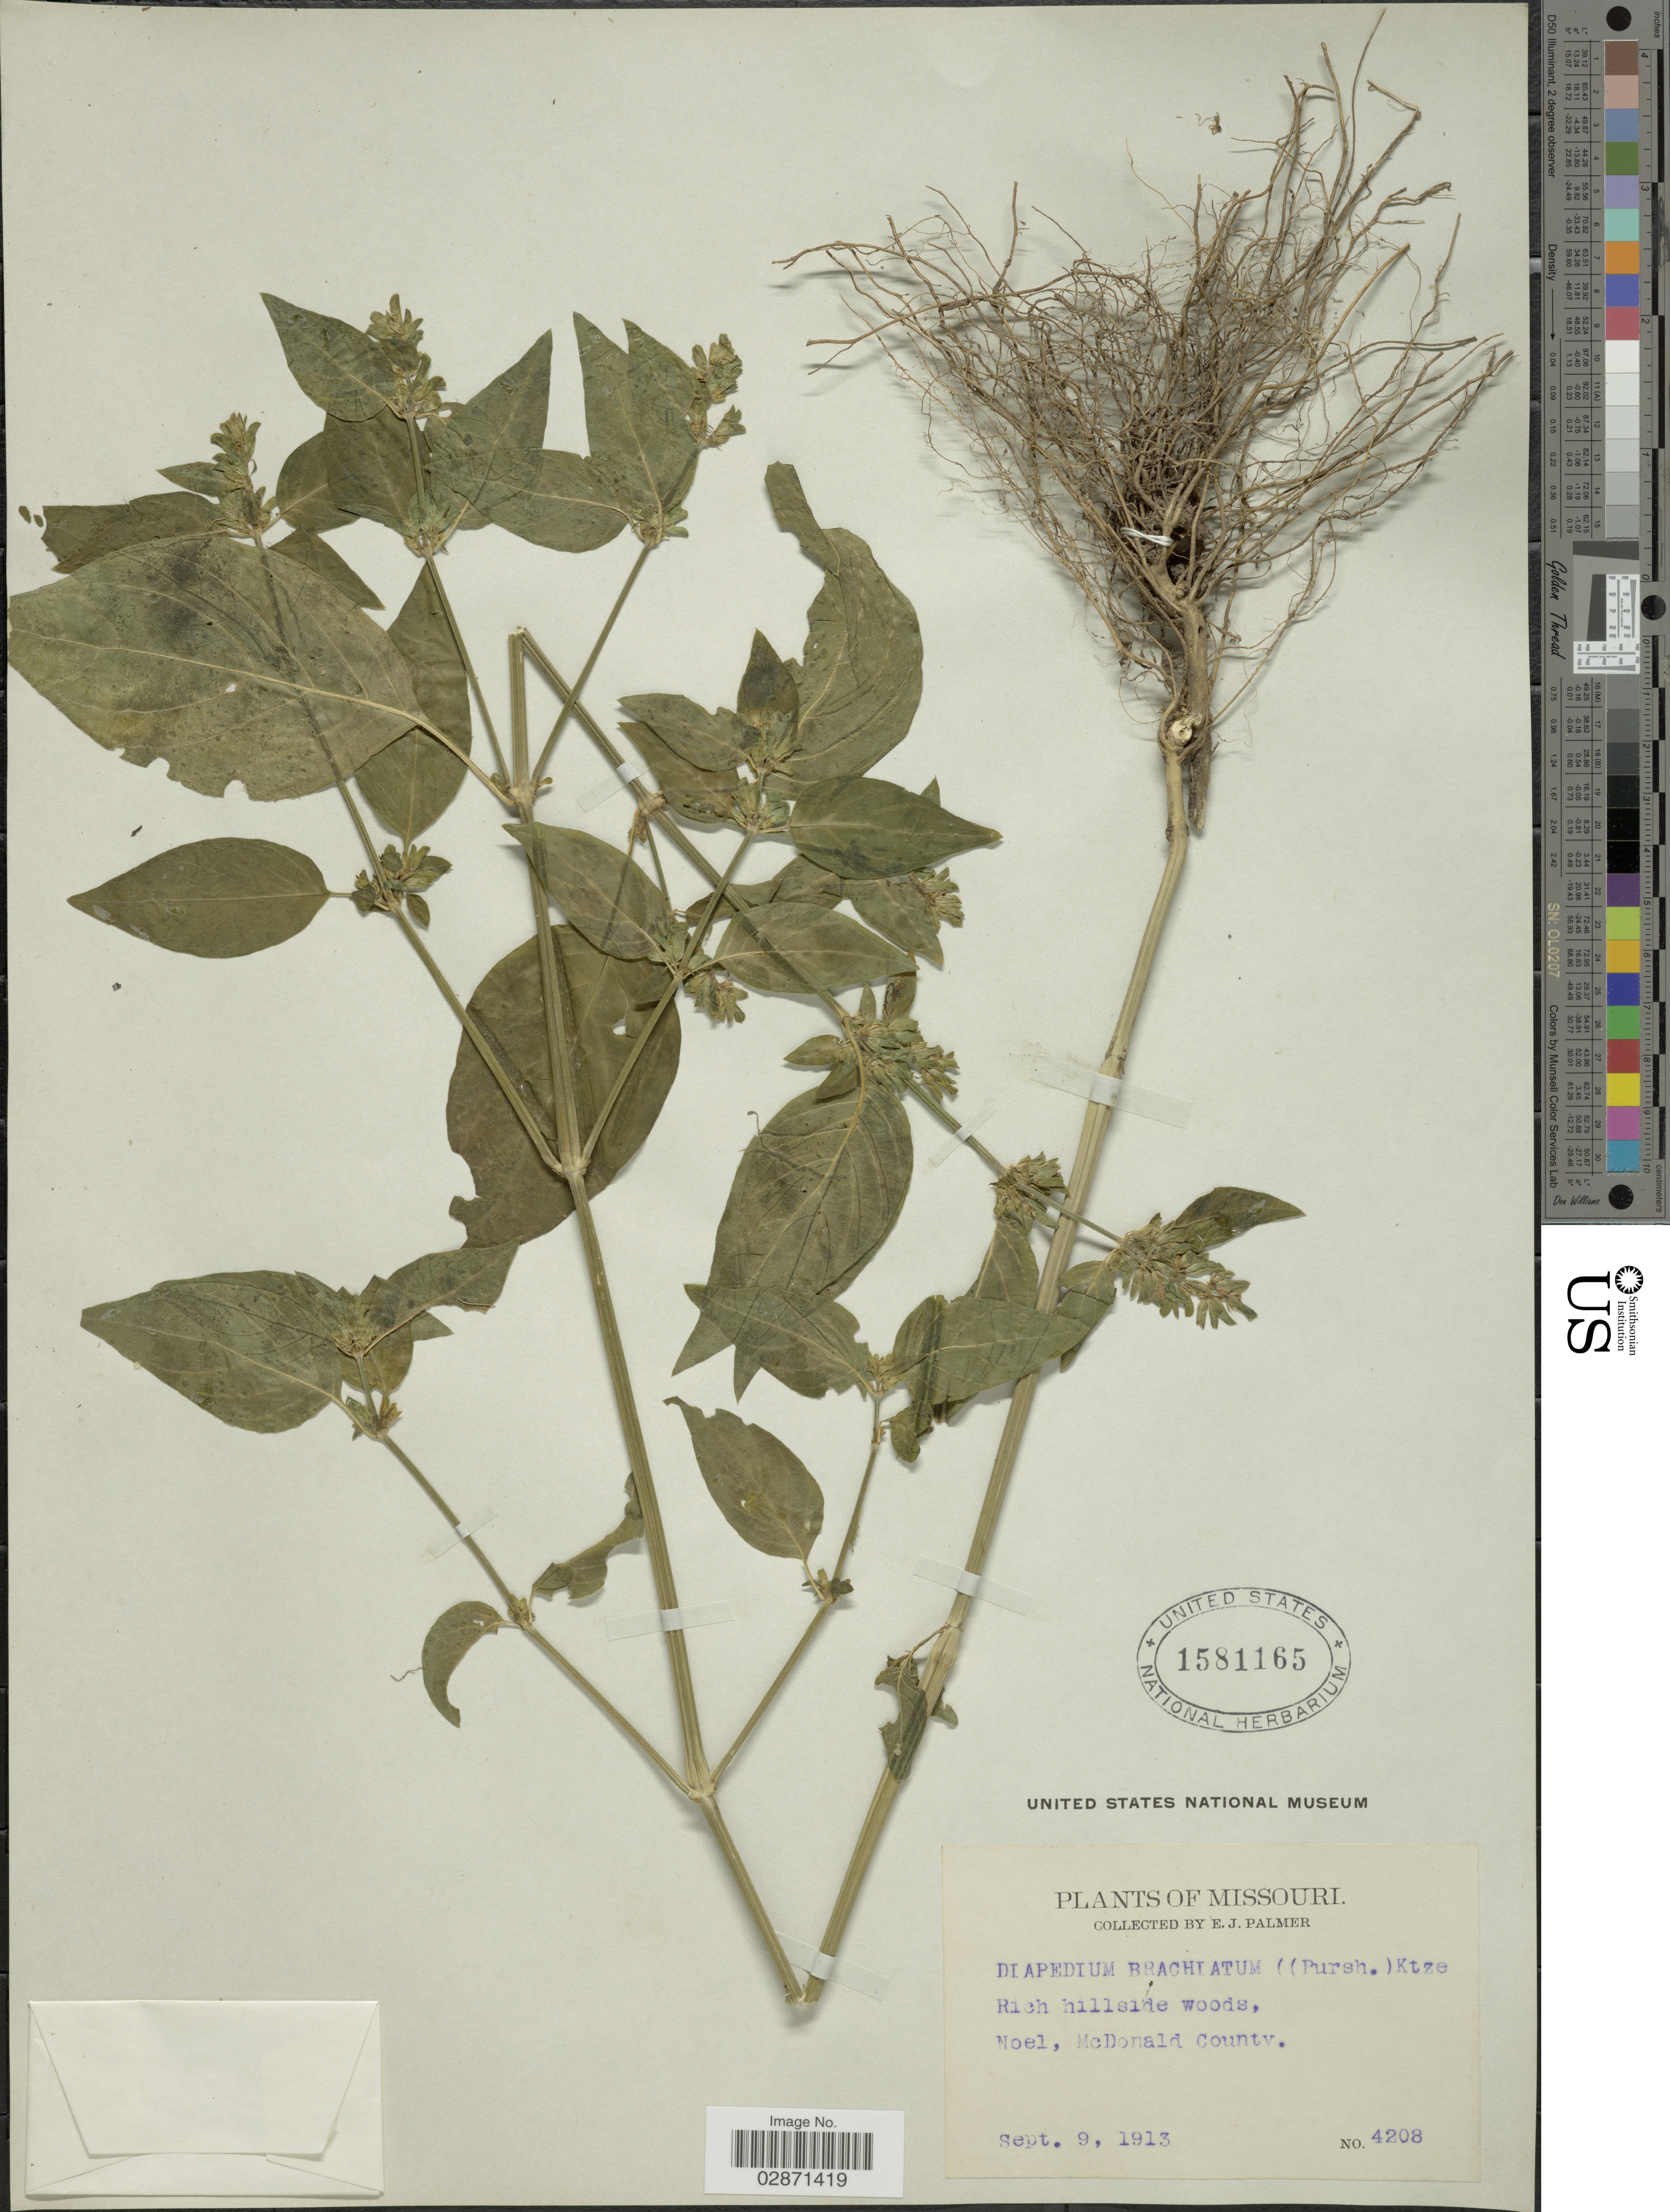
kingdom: Plantae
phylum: Tracheophyta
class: Magnoliopsida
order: Lamiales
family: Acanthaceae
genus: Dicliptera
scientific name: Dicliptera brachiata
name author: (Pursh) Spreng.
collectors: E. J. Palmer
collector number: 4208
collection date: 1913-09-09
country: United States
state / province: Missouri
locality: Noel, McDonald County.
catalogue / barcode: US 1581165